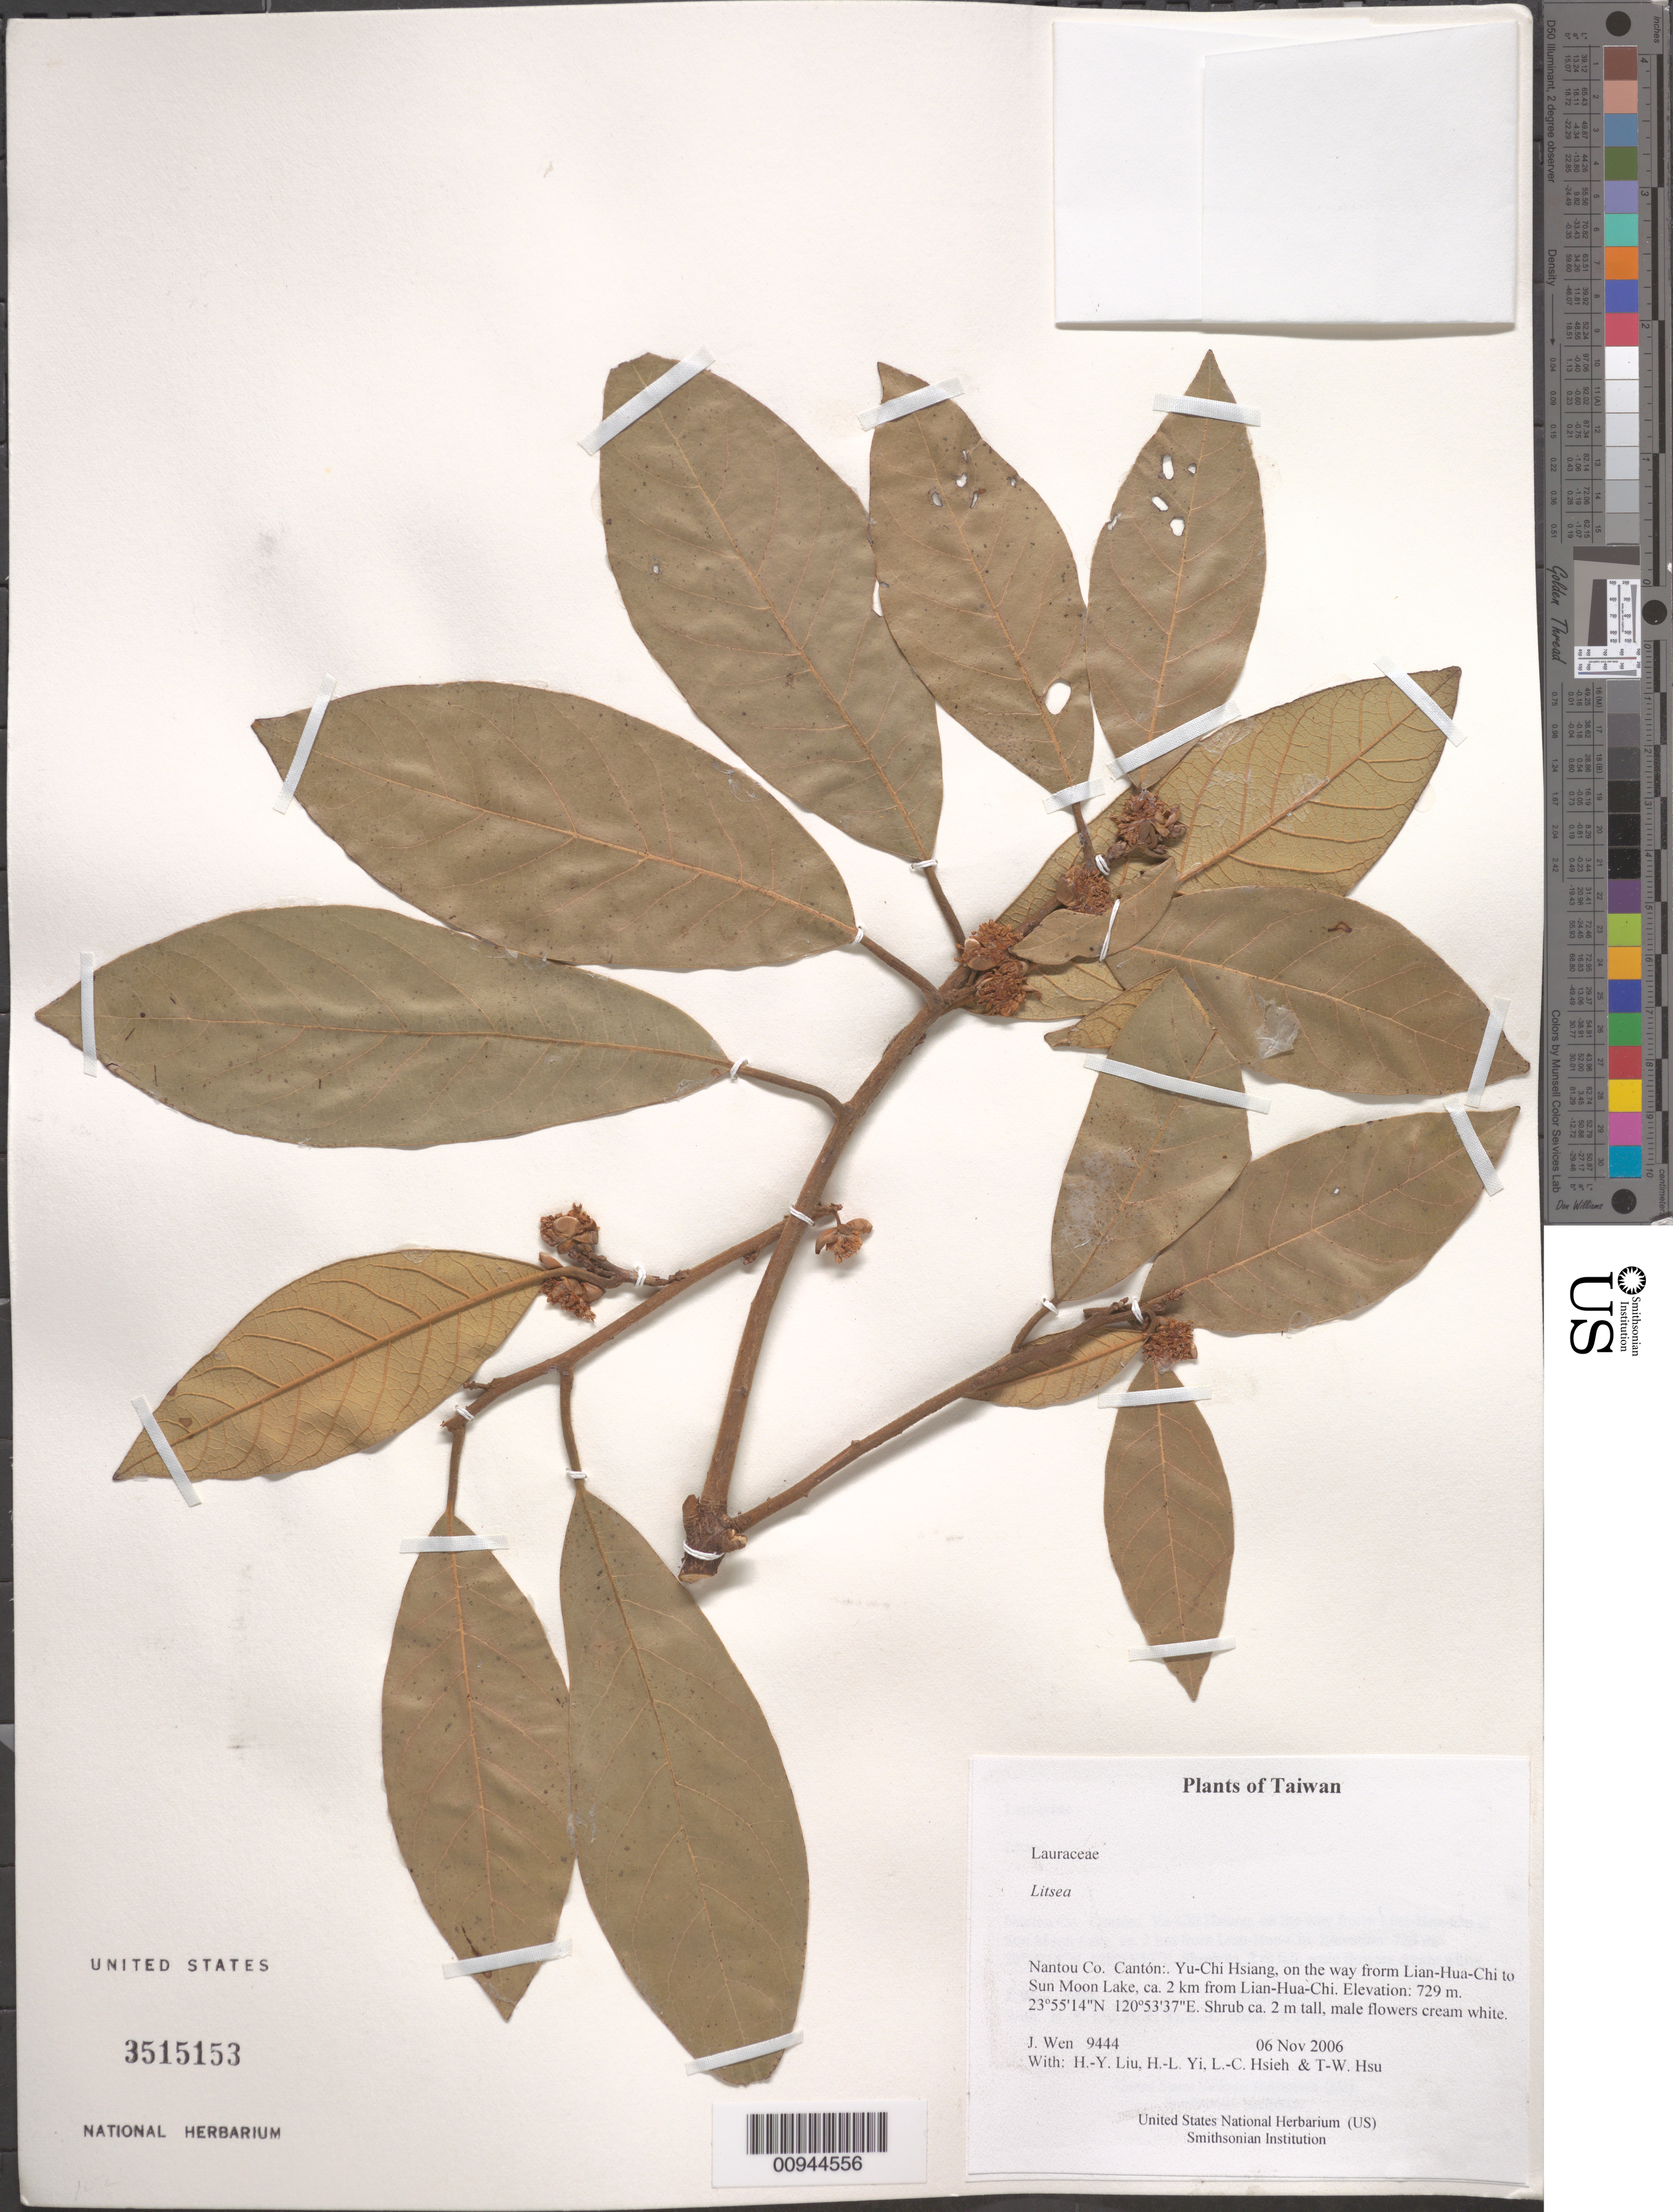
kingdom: Plantae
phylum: Tracheophyta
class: Magnoliopsida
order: Laurales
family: Lauraceae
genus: Litsea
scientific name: Litsea sp.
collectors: J. Wen, H. Liu, H. l. Yi, L. Hsieh & T. Hsu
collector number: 9444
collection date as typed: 06 Nov 2006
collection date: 2006-11-06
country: Taiwan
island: Taiwan [Formosa]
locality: Yu-Chi Hsiang, on the way frorm Lian-Hua-Chi to Sun Moon Lake, ca. 2 km from Lian-Hua-Chi.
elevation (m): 729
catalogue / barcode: US 3515153